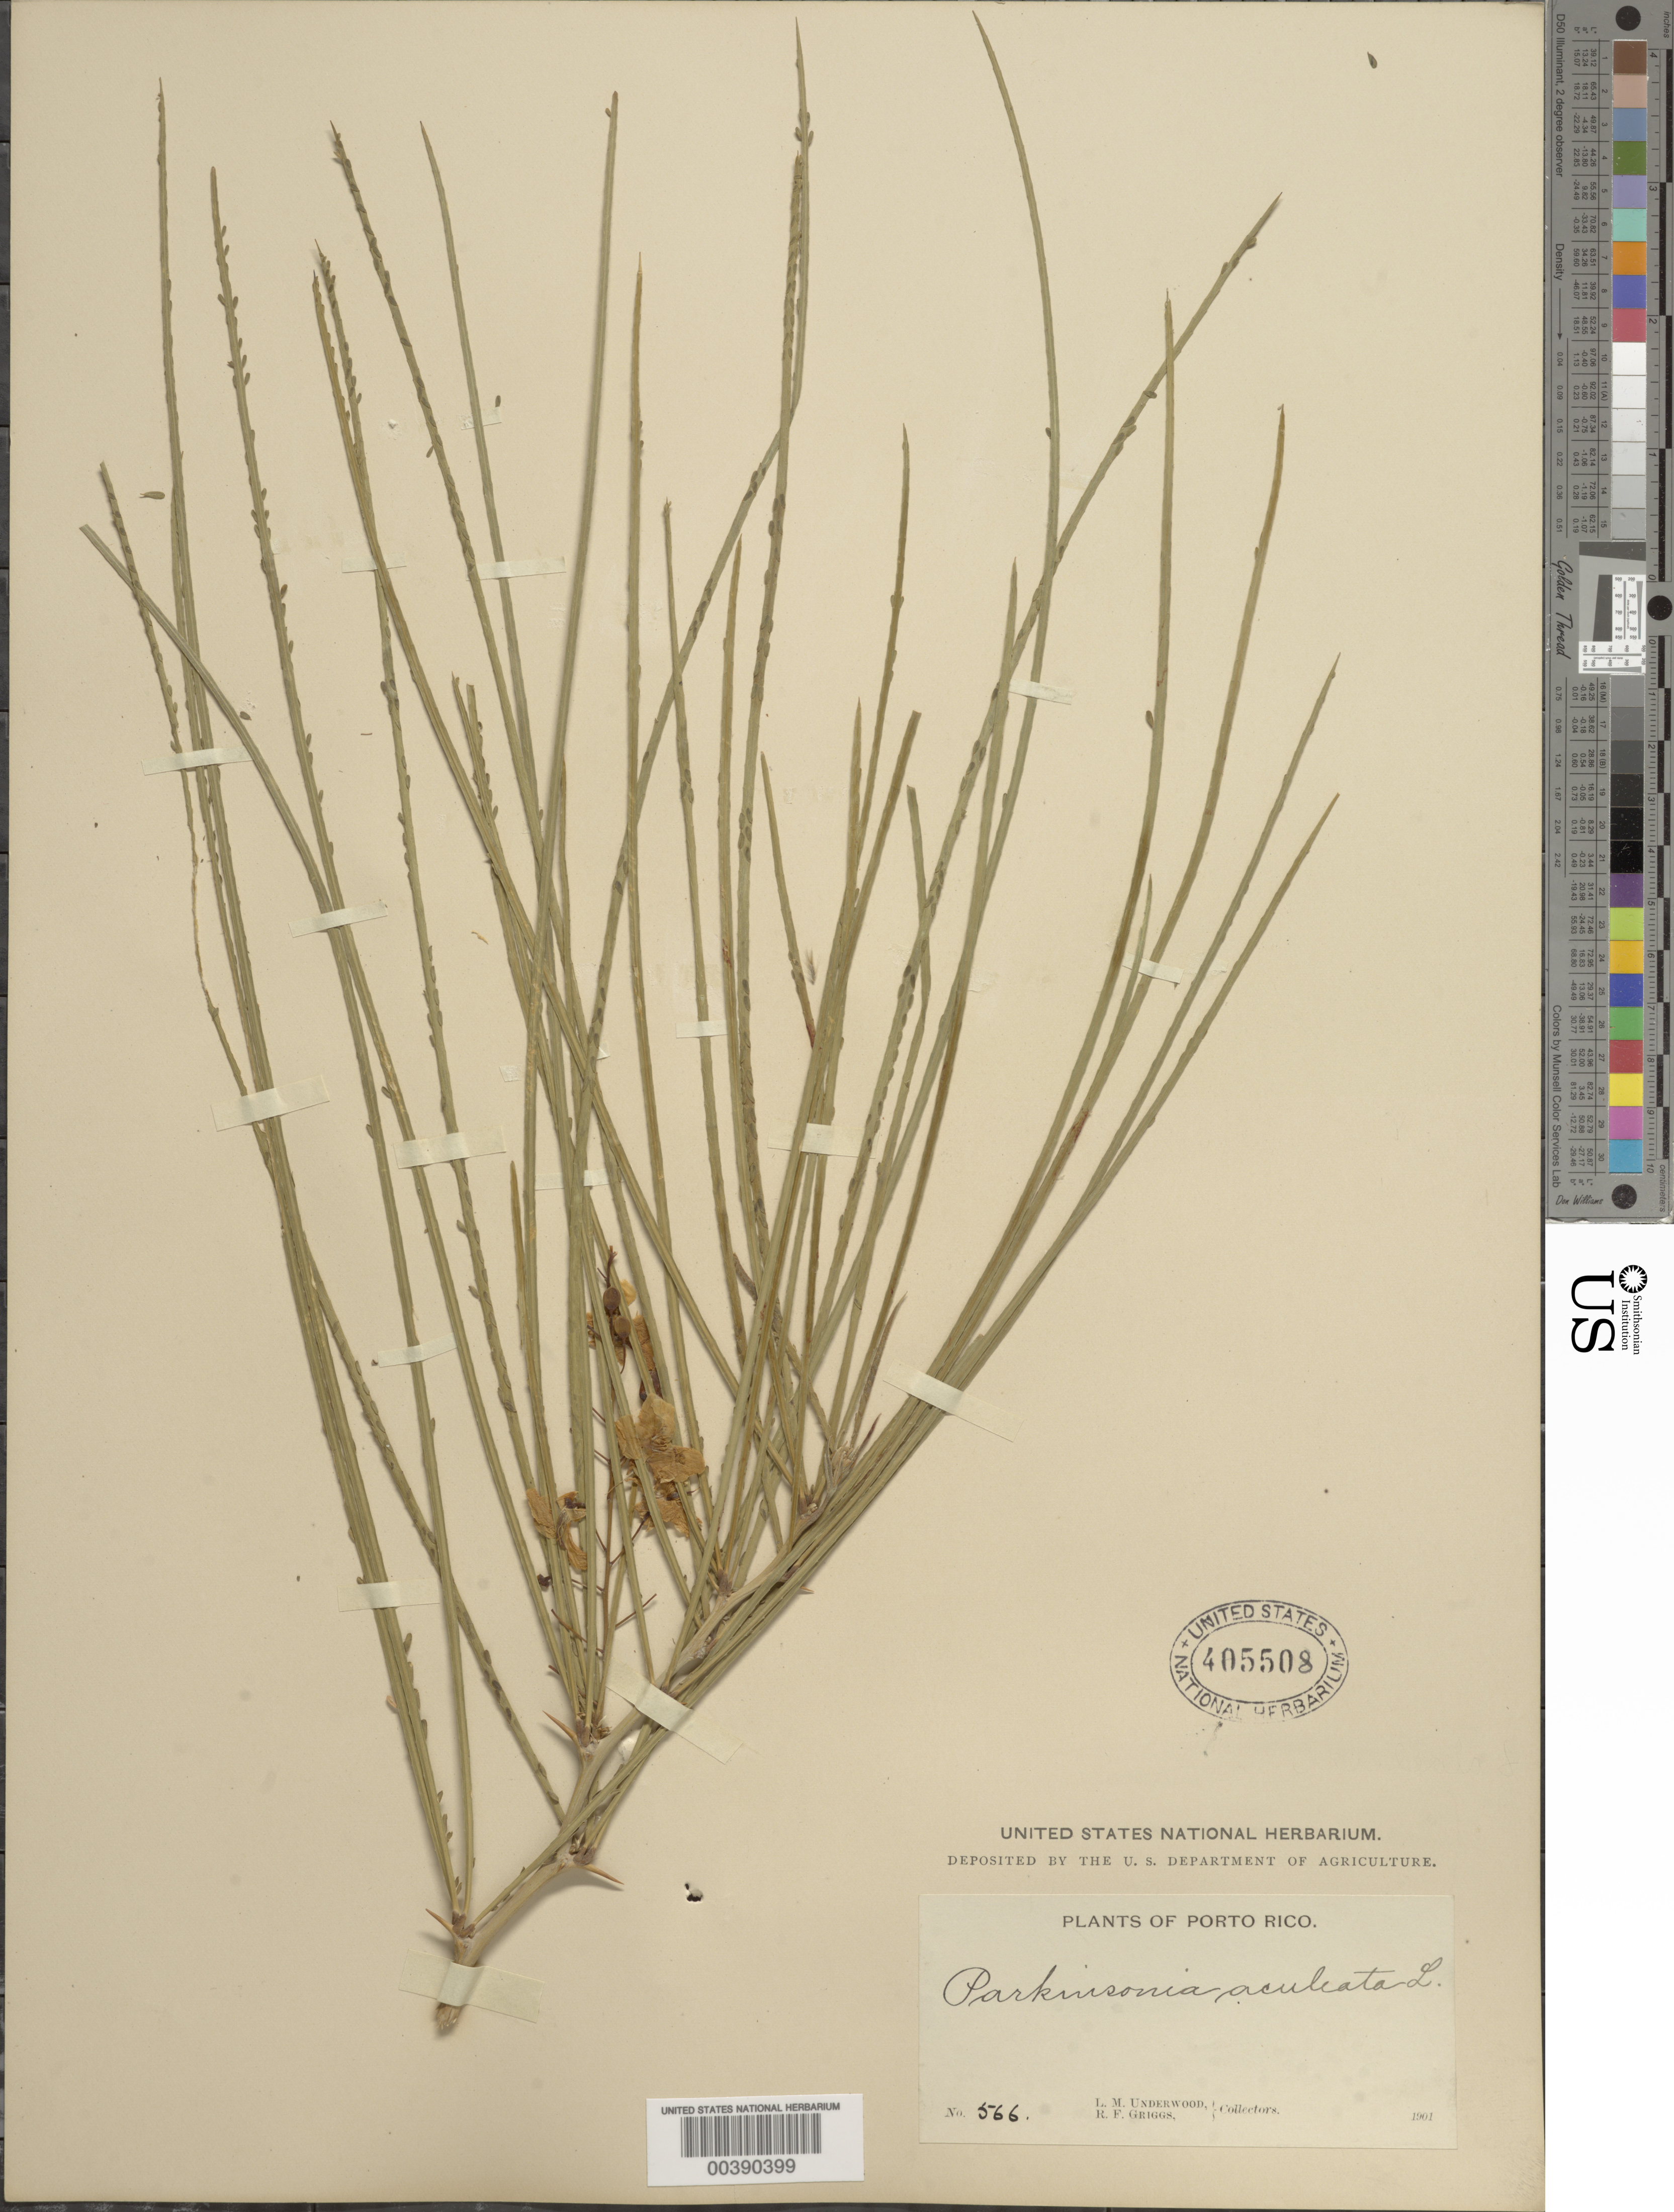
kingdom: Plantae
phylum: Tracheophyta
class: Magnoliopsida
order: Fabales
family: Fabaceae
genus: Parkinsonia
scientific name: Parkinsonia aculeata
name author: L.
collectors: L. M. Underwood & R. F. Griggs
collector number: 566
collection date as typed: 1901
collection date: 1901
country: Puerto Rico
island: Greater Antilles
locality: Sierra de Naguabo ad Rio Blanco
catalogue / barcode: US 405508